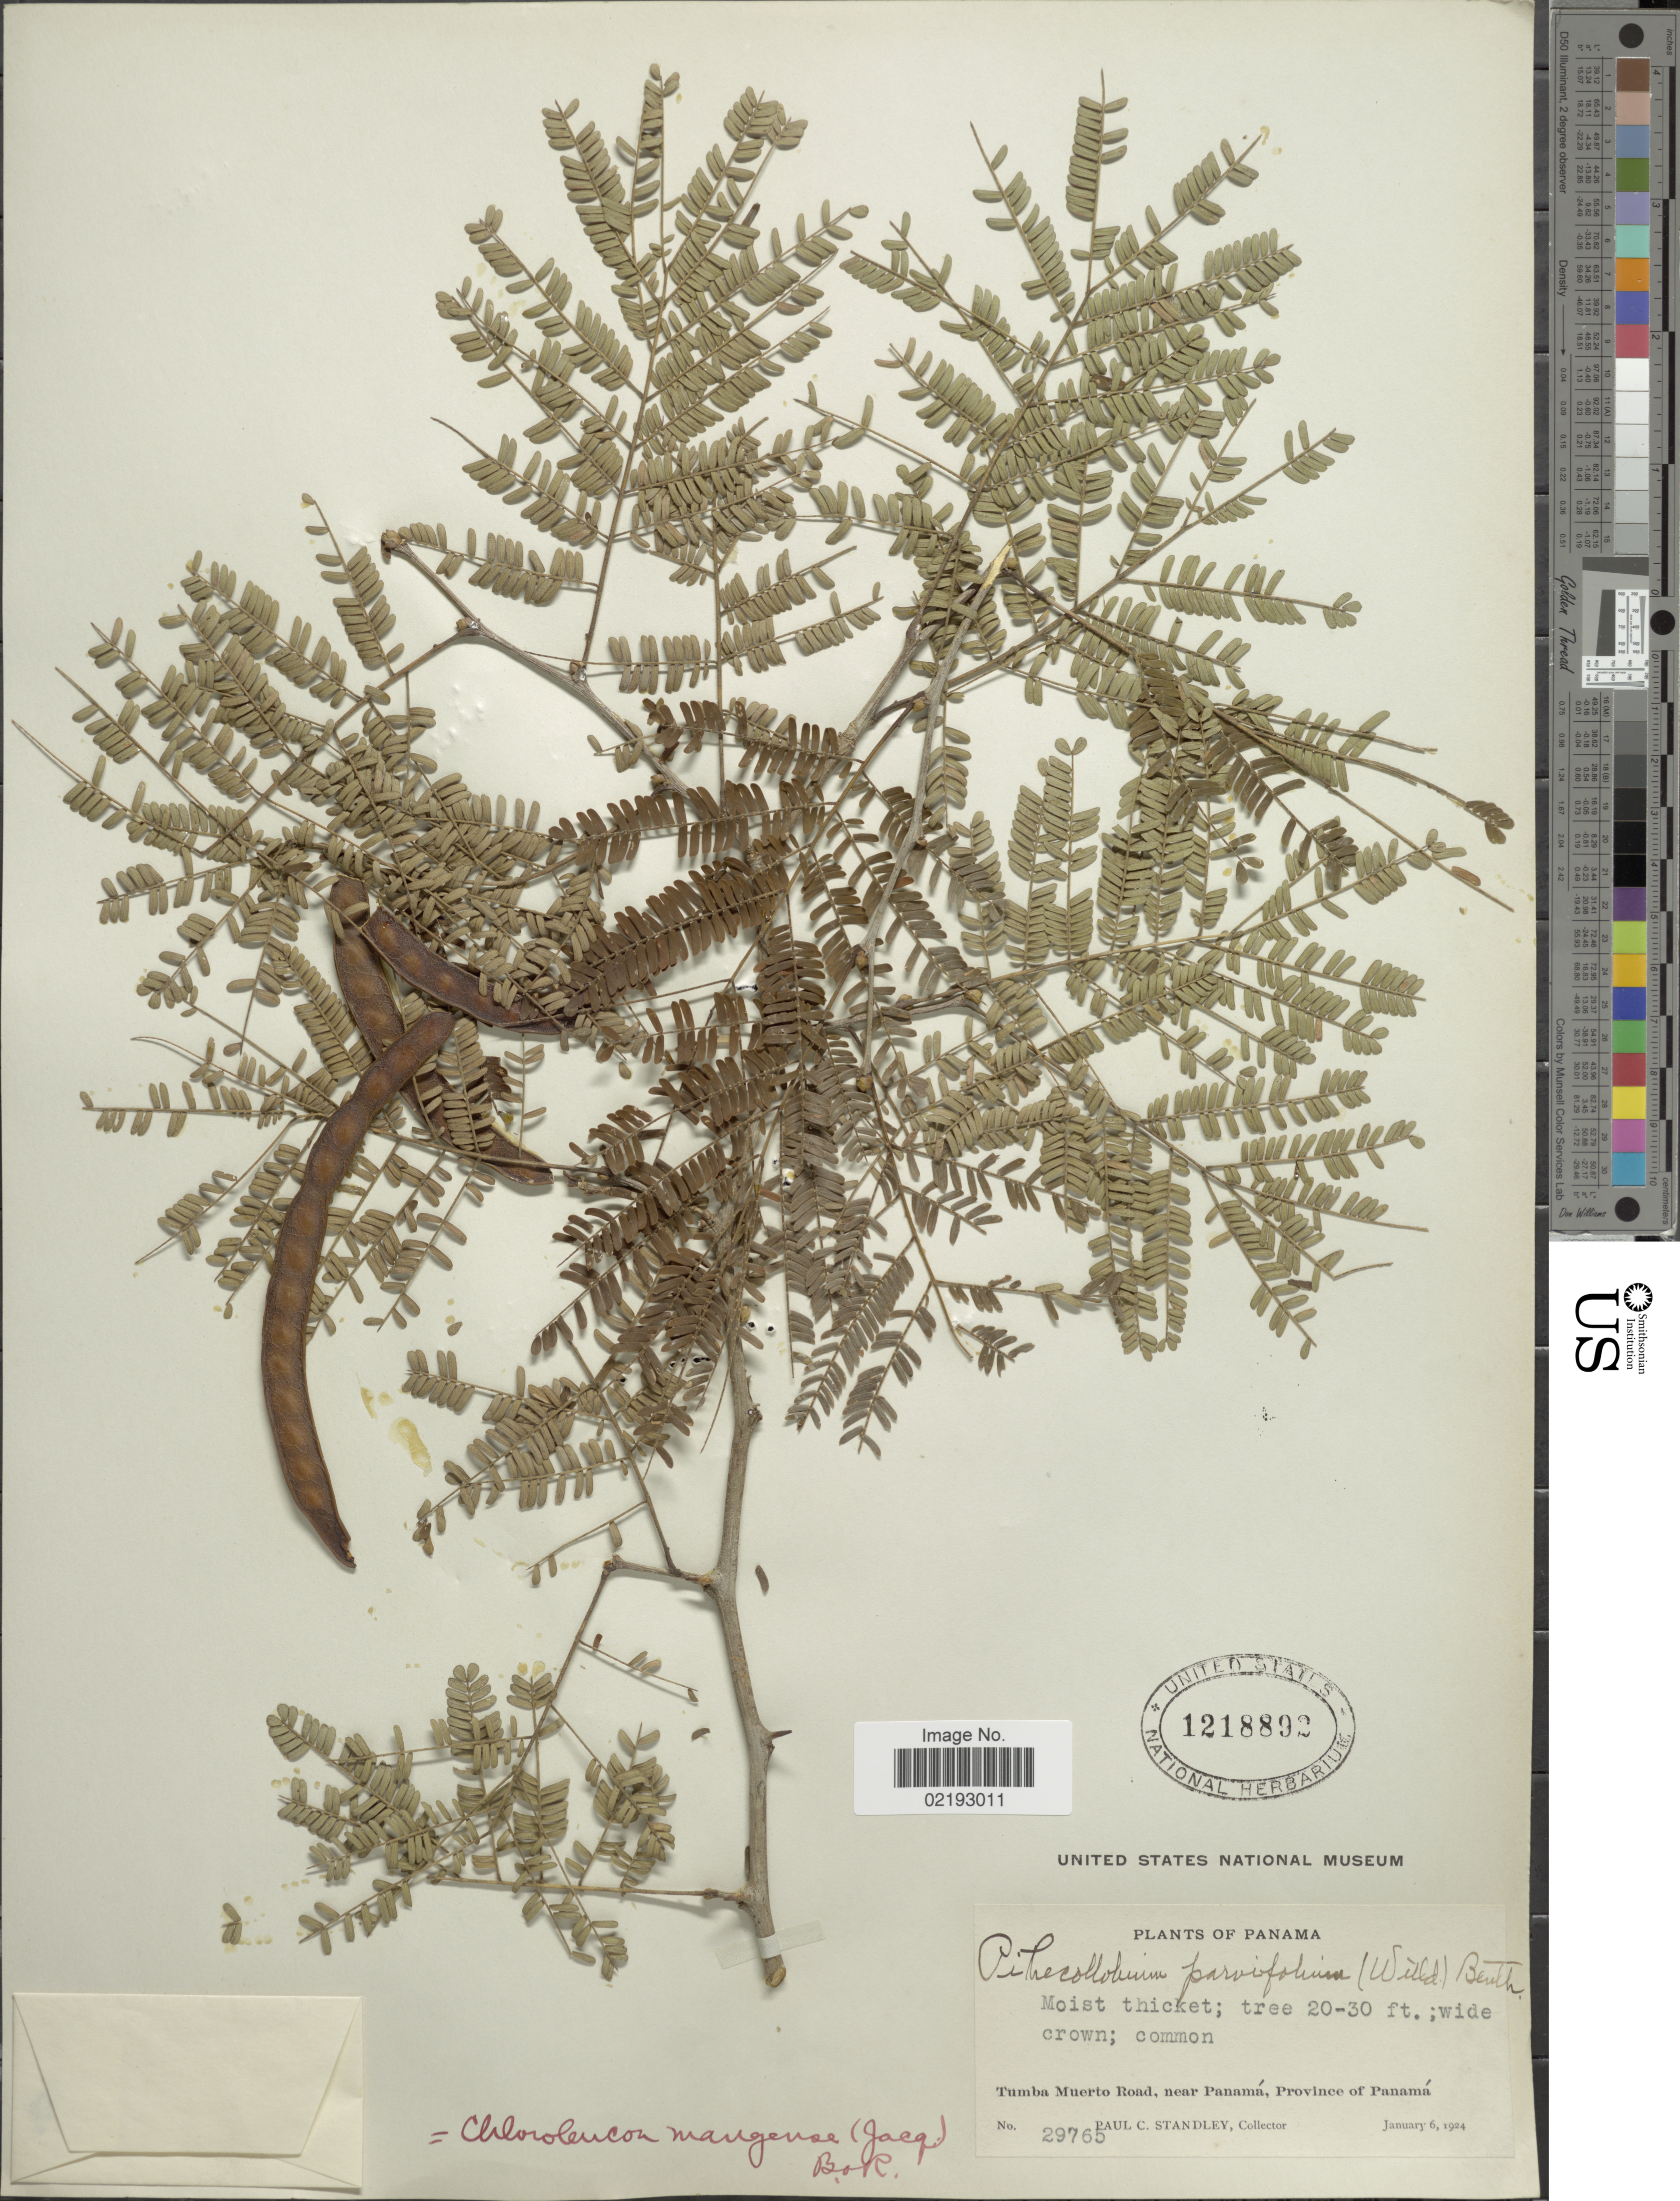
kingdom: Plantae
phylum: Tracheophyta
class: Magnoliopsida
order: Fabales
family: Fabaceae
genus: Chloroleucon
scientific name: Chloroleucon mangense var. mangense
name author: (Jacq.) Britton & Rose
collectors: P. C. Standley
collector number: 29765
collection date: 1924-01-06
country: Panama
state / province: Panamá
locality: Tumba Muerto Road, near Panama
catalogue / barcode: US 1218892